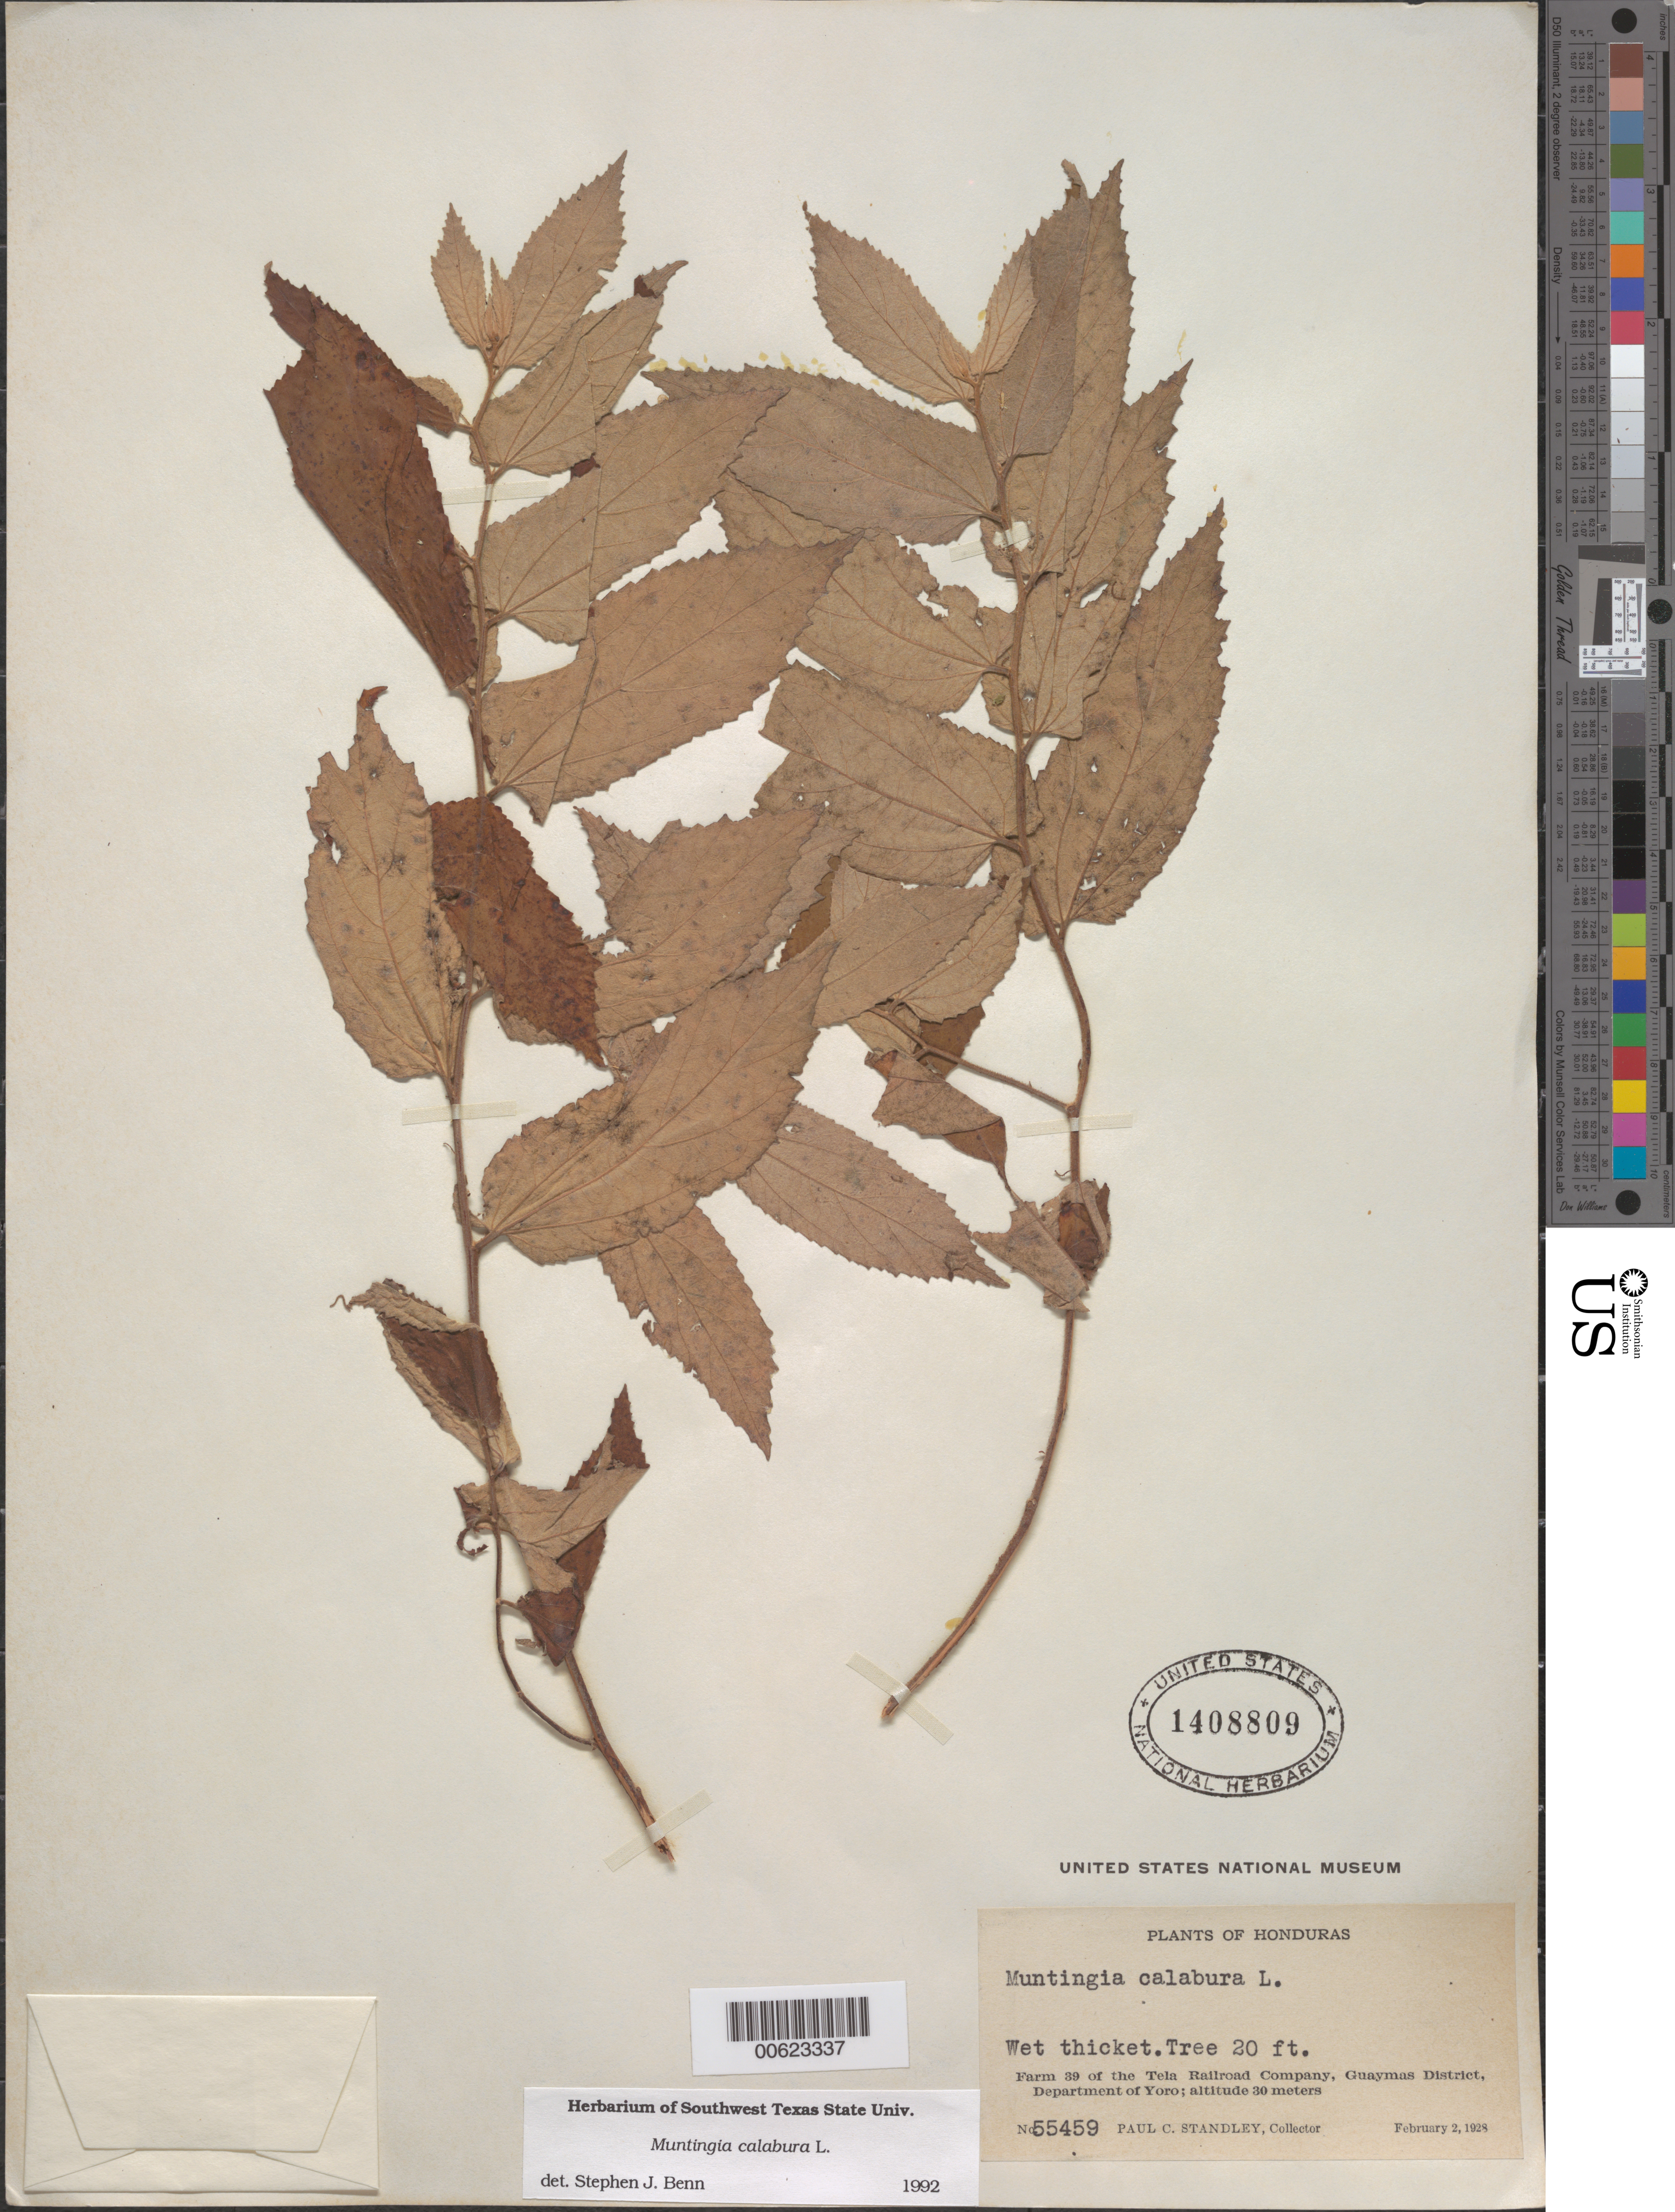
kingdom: Plantae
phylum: Tracheophyta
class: Magnoliopsida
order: Malvales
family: Muntingiaceae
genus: Muntingia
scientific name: Muntingia calabura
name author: L.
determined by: Benn, S. J.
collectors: P. C. Standley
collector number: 55459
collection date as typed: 02 Feb 1928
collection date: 1928-02-02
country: Honduras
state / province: Yoro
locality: Guaymas (District?), Farm 39 of the Tela Railroad Company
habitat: Wet thicket.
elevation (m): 30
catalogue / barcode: US 1408809